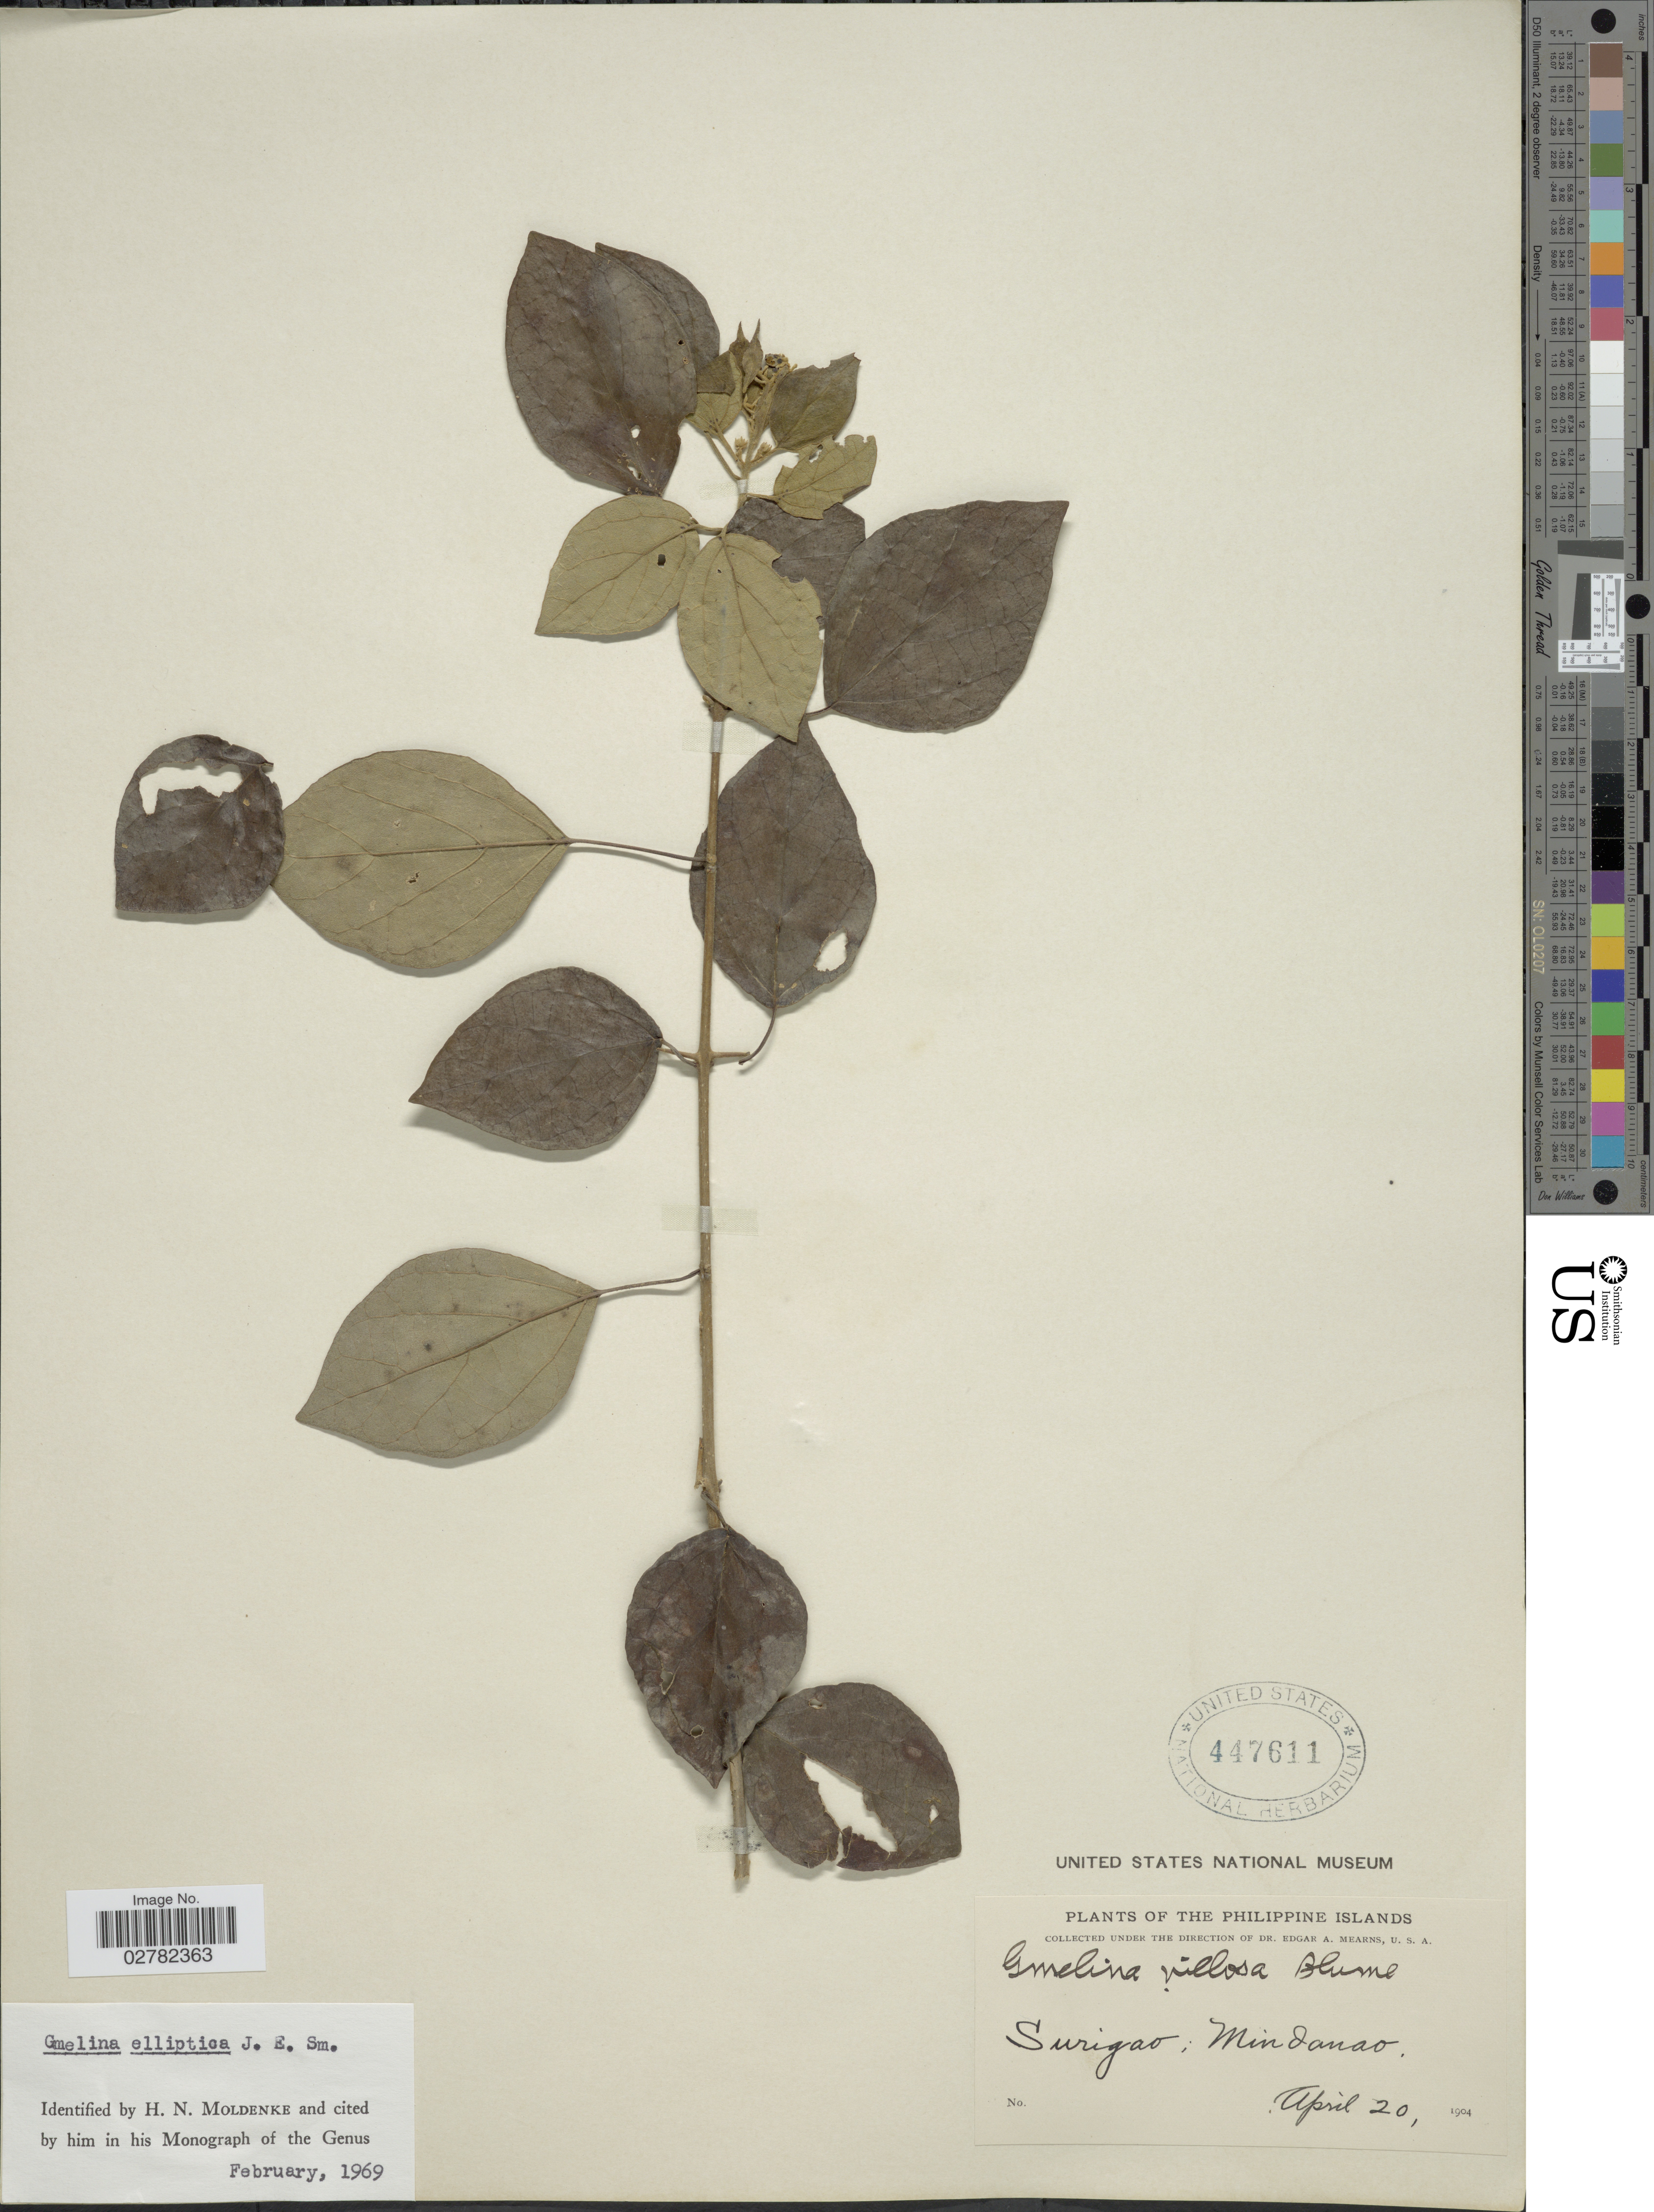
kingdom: Plantae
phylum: Tracheophyta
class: Magnoliopsida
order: Lamiales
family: Lamiaceae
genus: Gmelina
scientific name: Gmelina elliptica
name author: Sm.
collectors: E. A. Mearns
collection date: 1904-04-20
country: Philippines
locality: Surigao; Mindanao.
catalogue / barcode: US 447611